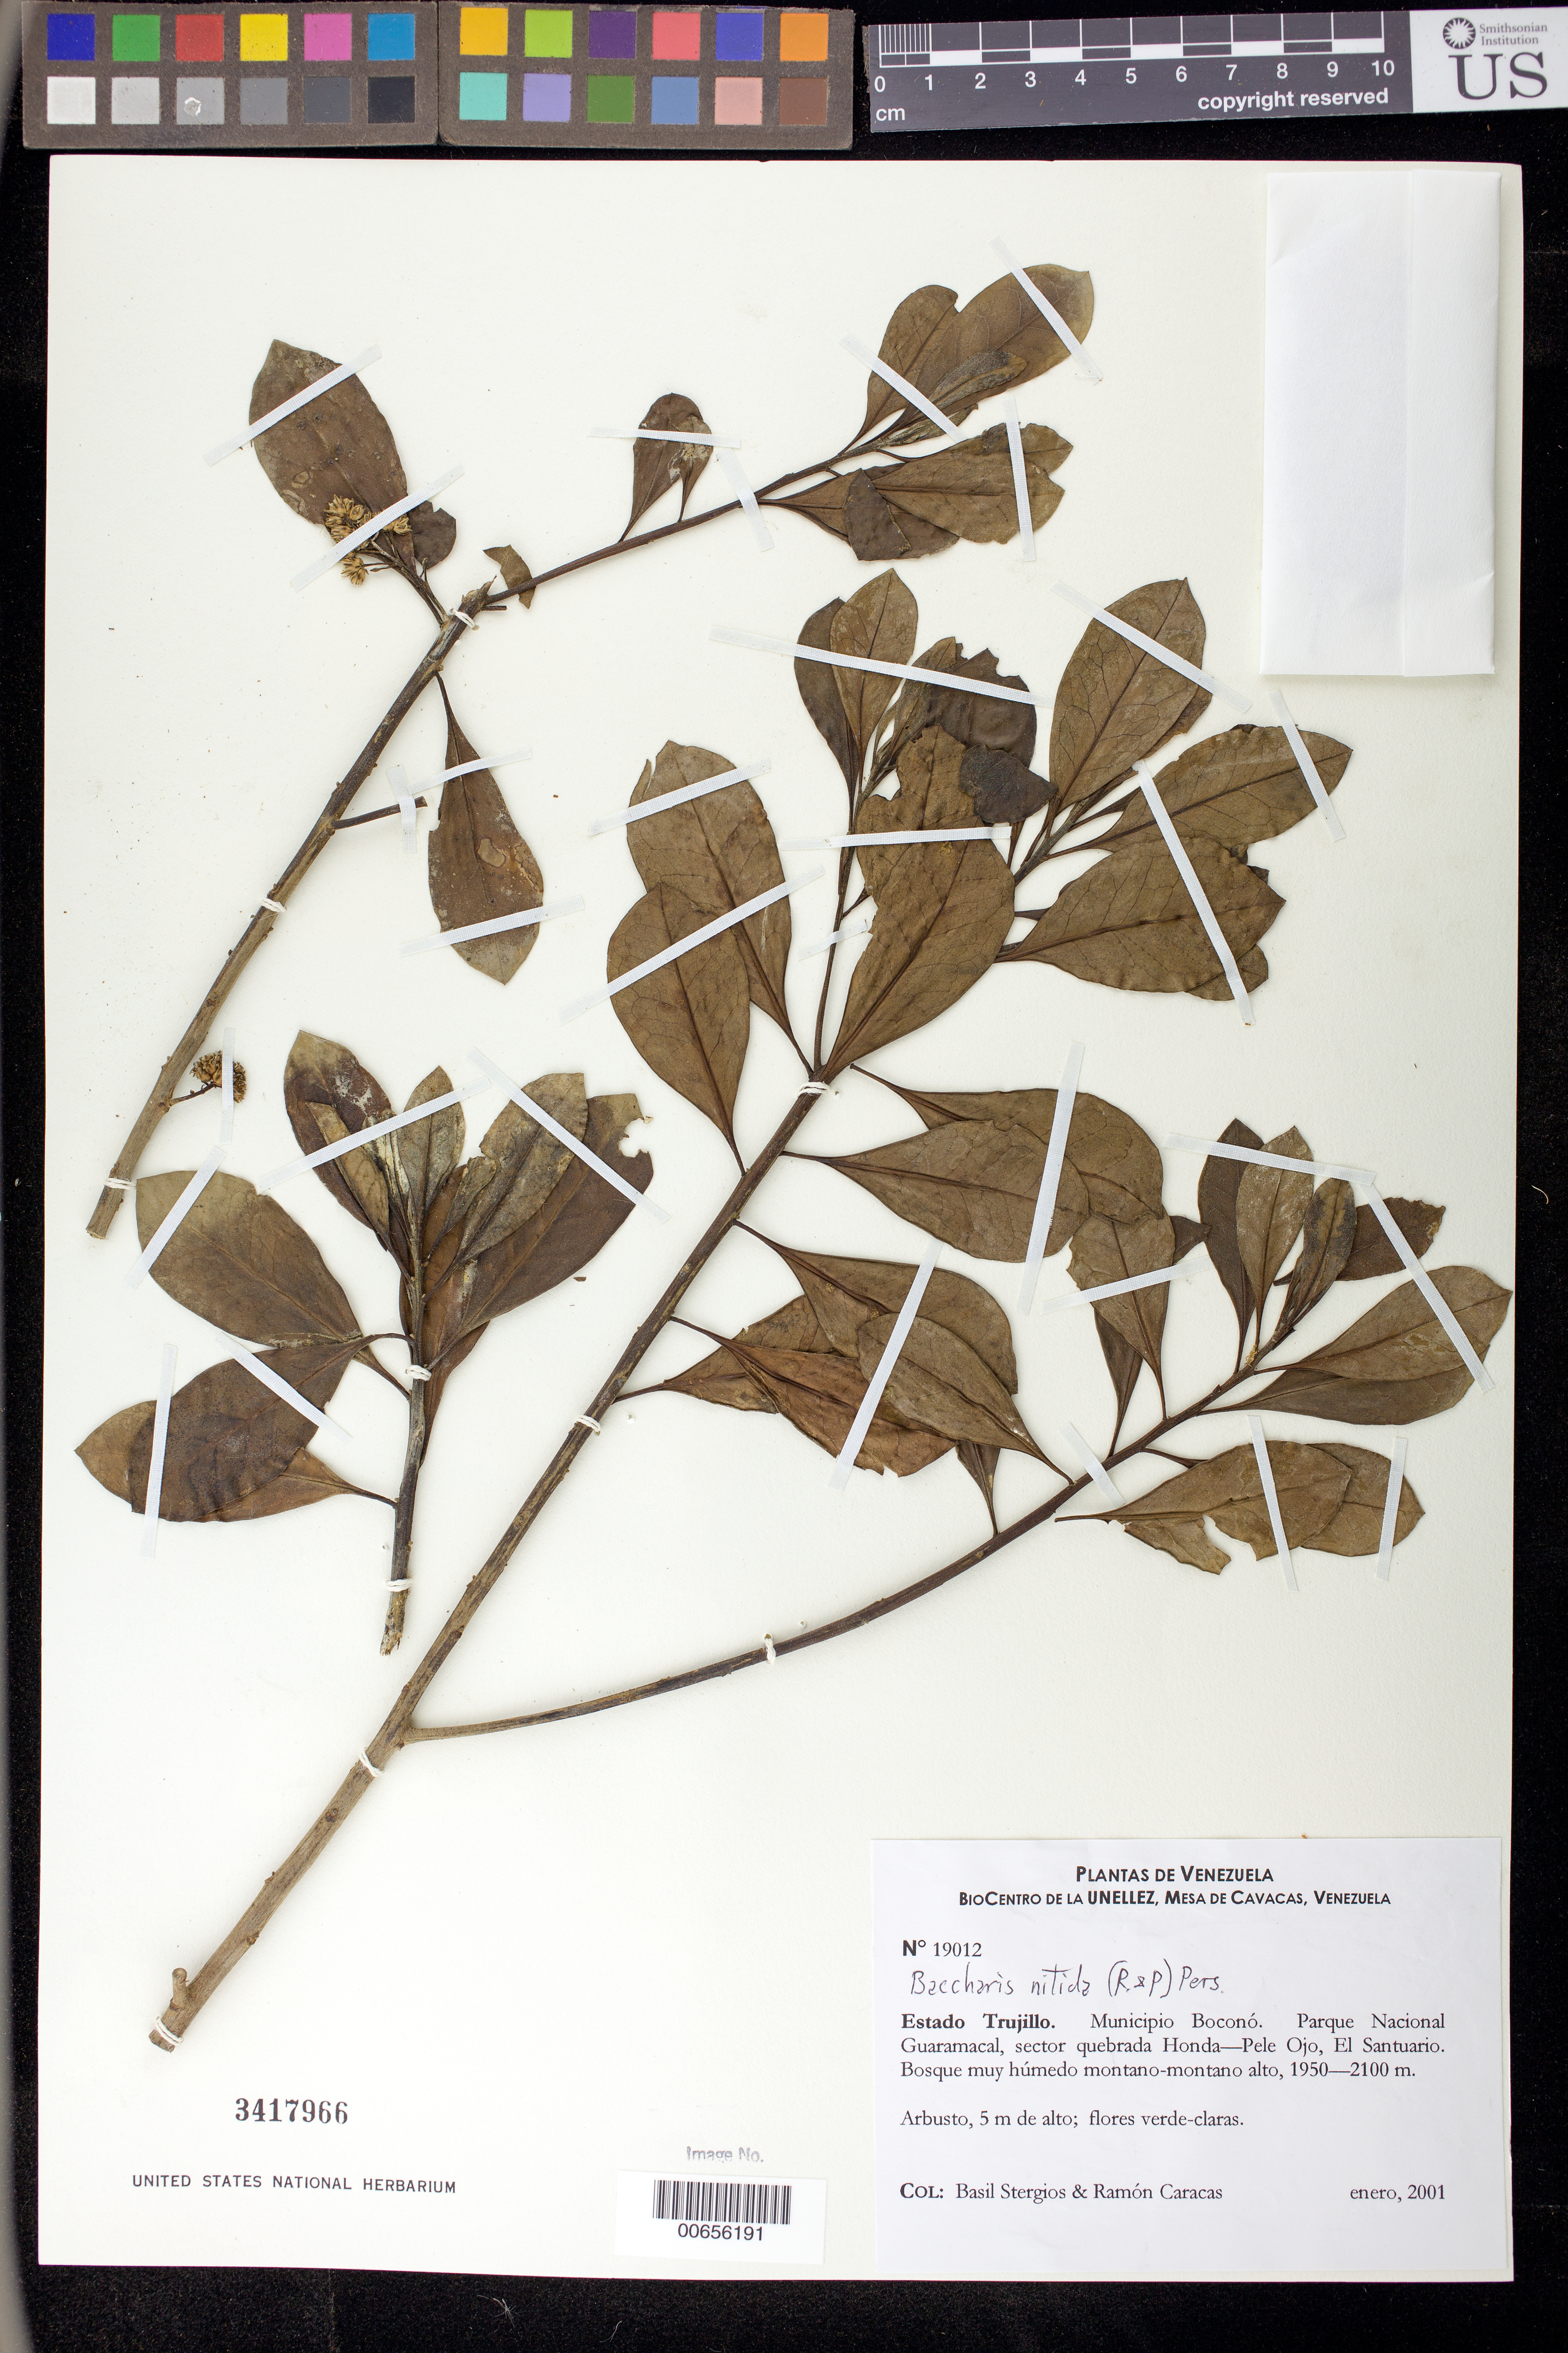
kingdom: Plantae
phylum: Tracheophyta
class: Magnoliopsida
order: Asterales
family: Asteraceae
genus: Baccharis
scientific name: Baccharis nitida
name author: (Ruiz & Pav.) Pers.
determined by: Robinson, Harold E., (US)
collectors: B. G. Stergios & R. Caracas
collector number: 19012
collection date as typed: Jan 2001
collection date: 2001-01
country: Venezuela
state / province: Trujillo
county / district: Boconó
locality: Parque Nacional Guaramacal, sector quebrada Honda-Pele Ojo, El Santuario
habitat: Bosque muy húmedo montano-montano alto.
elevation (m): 1950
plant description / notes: PORT, US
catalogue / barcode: US 3417966